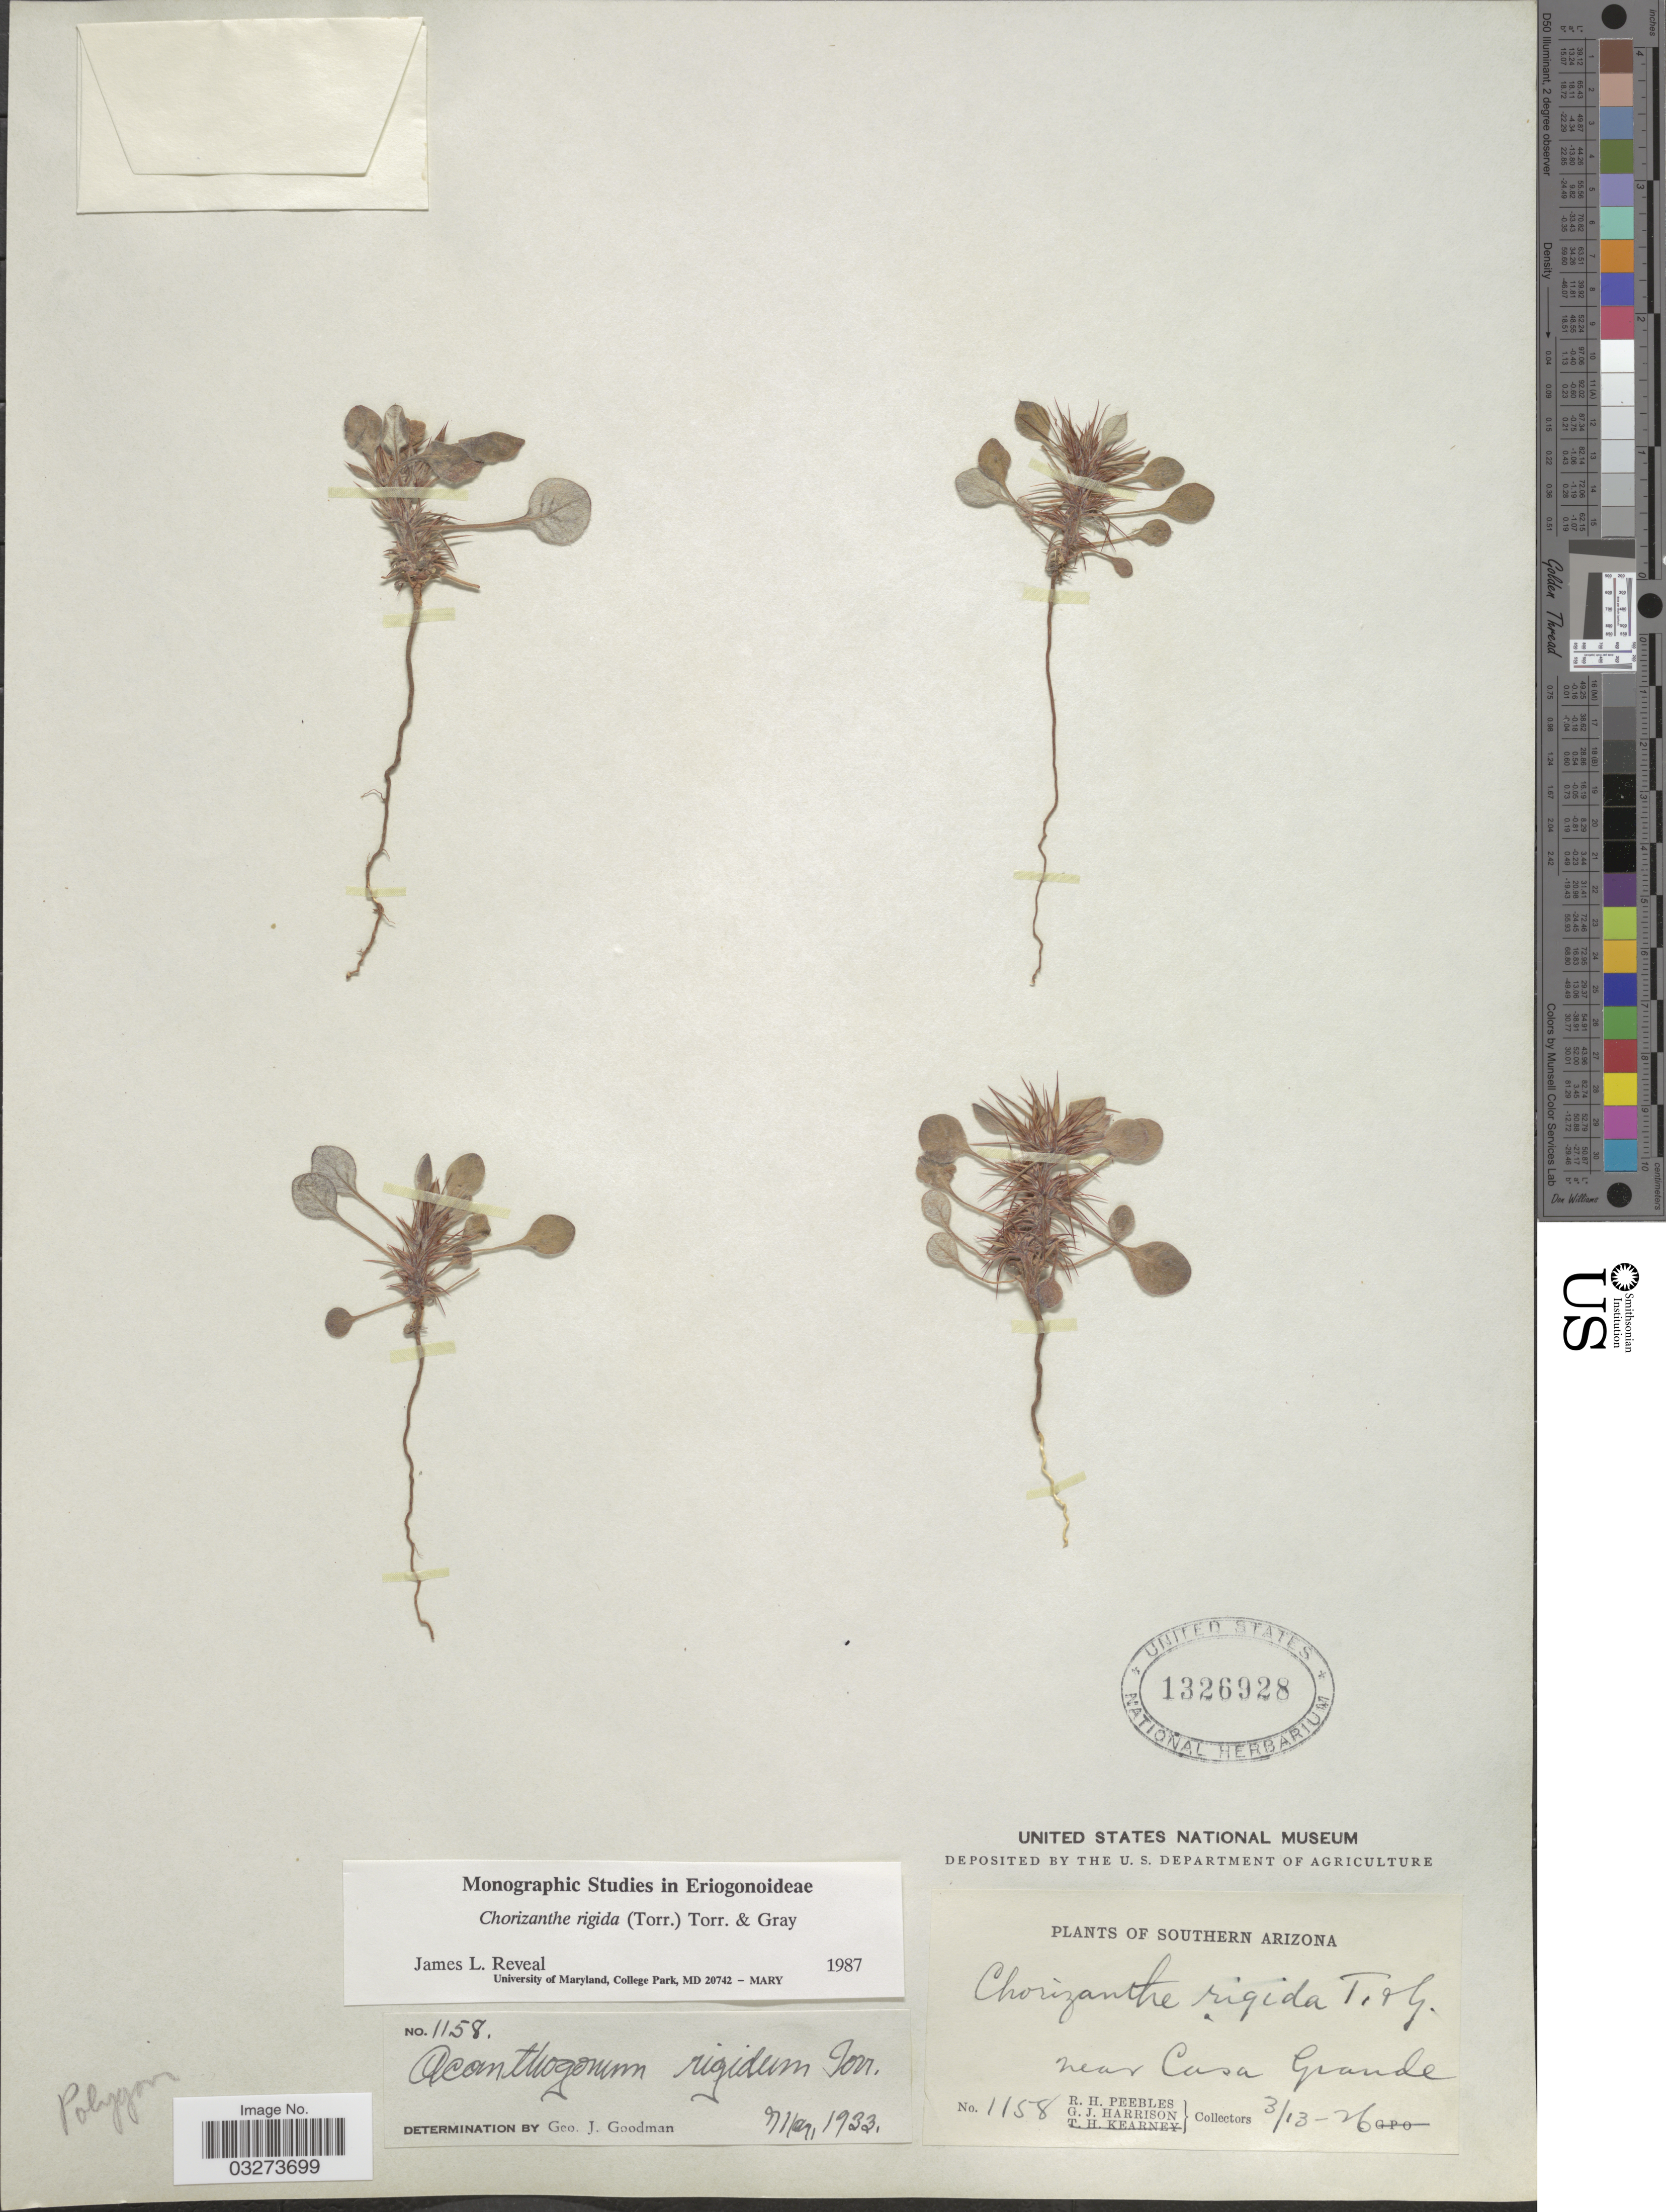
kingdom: Plantae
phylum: Tracheophyta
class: Magnoliopsida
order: Caryophyllales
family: Polygonaceae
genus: Chorizanthe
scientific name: Chorizanthe rigida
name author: (Torr.) Torr. & A. Gray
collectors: R. H. Peebles & G. J. Harrison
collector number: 1158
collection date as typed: Transcribed d/m/y: 13/3/26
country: United States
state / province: Arizona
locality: Southern Arizona, near Casa Grande.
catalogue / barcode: US 1326928